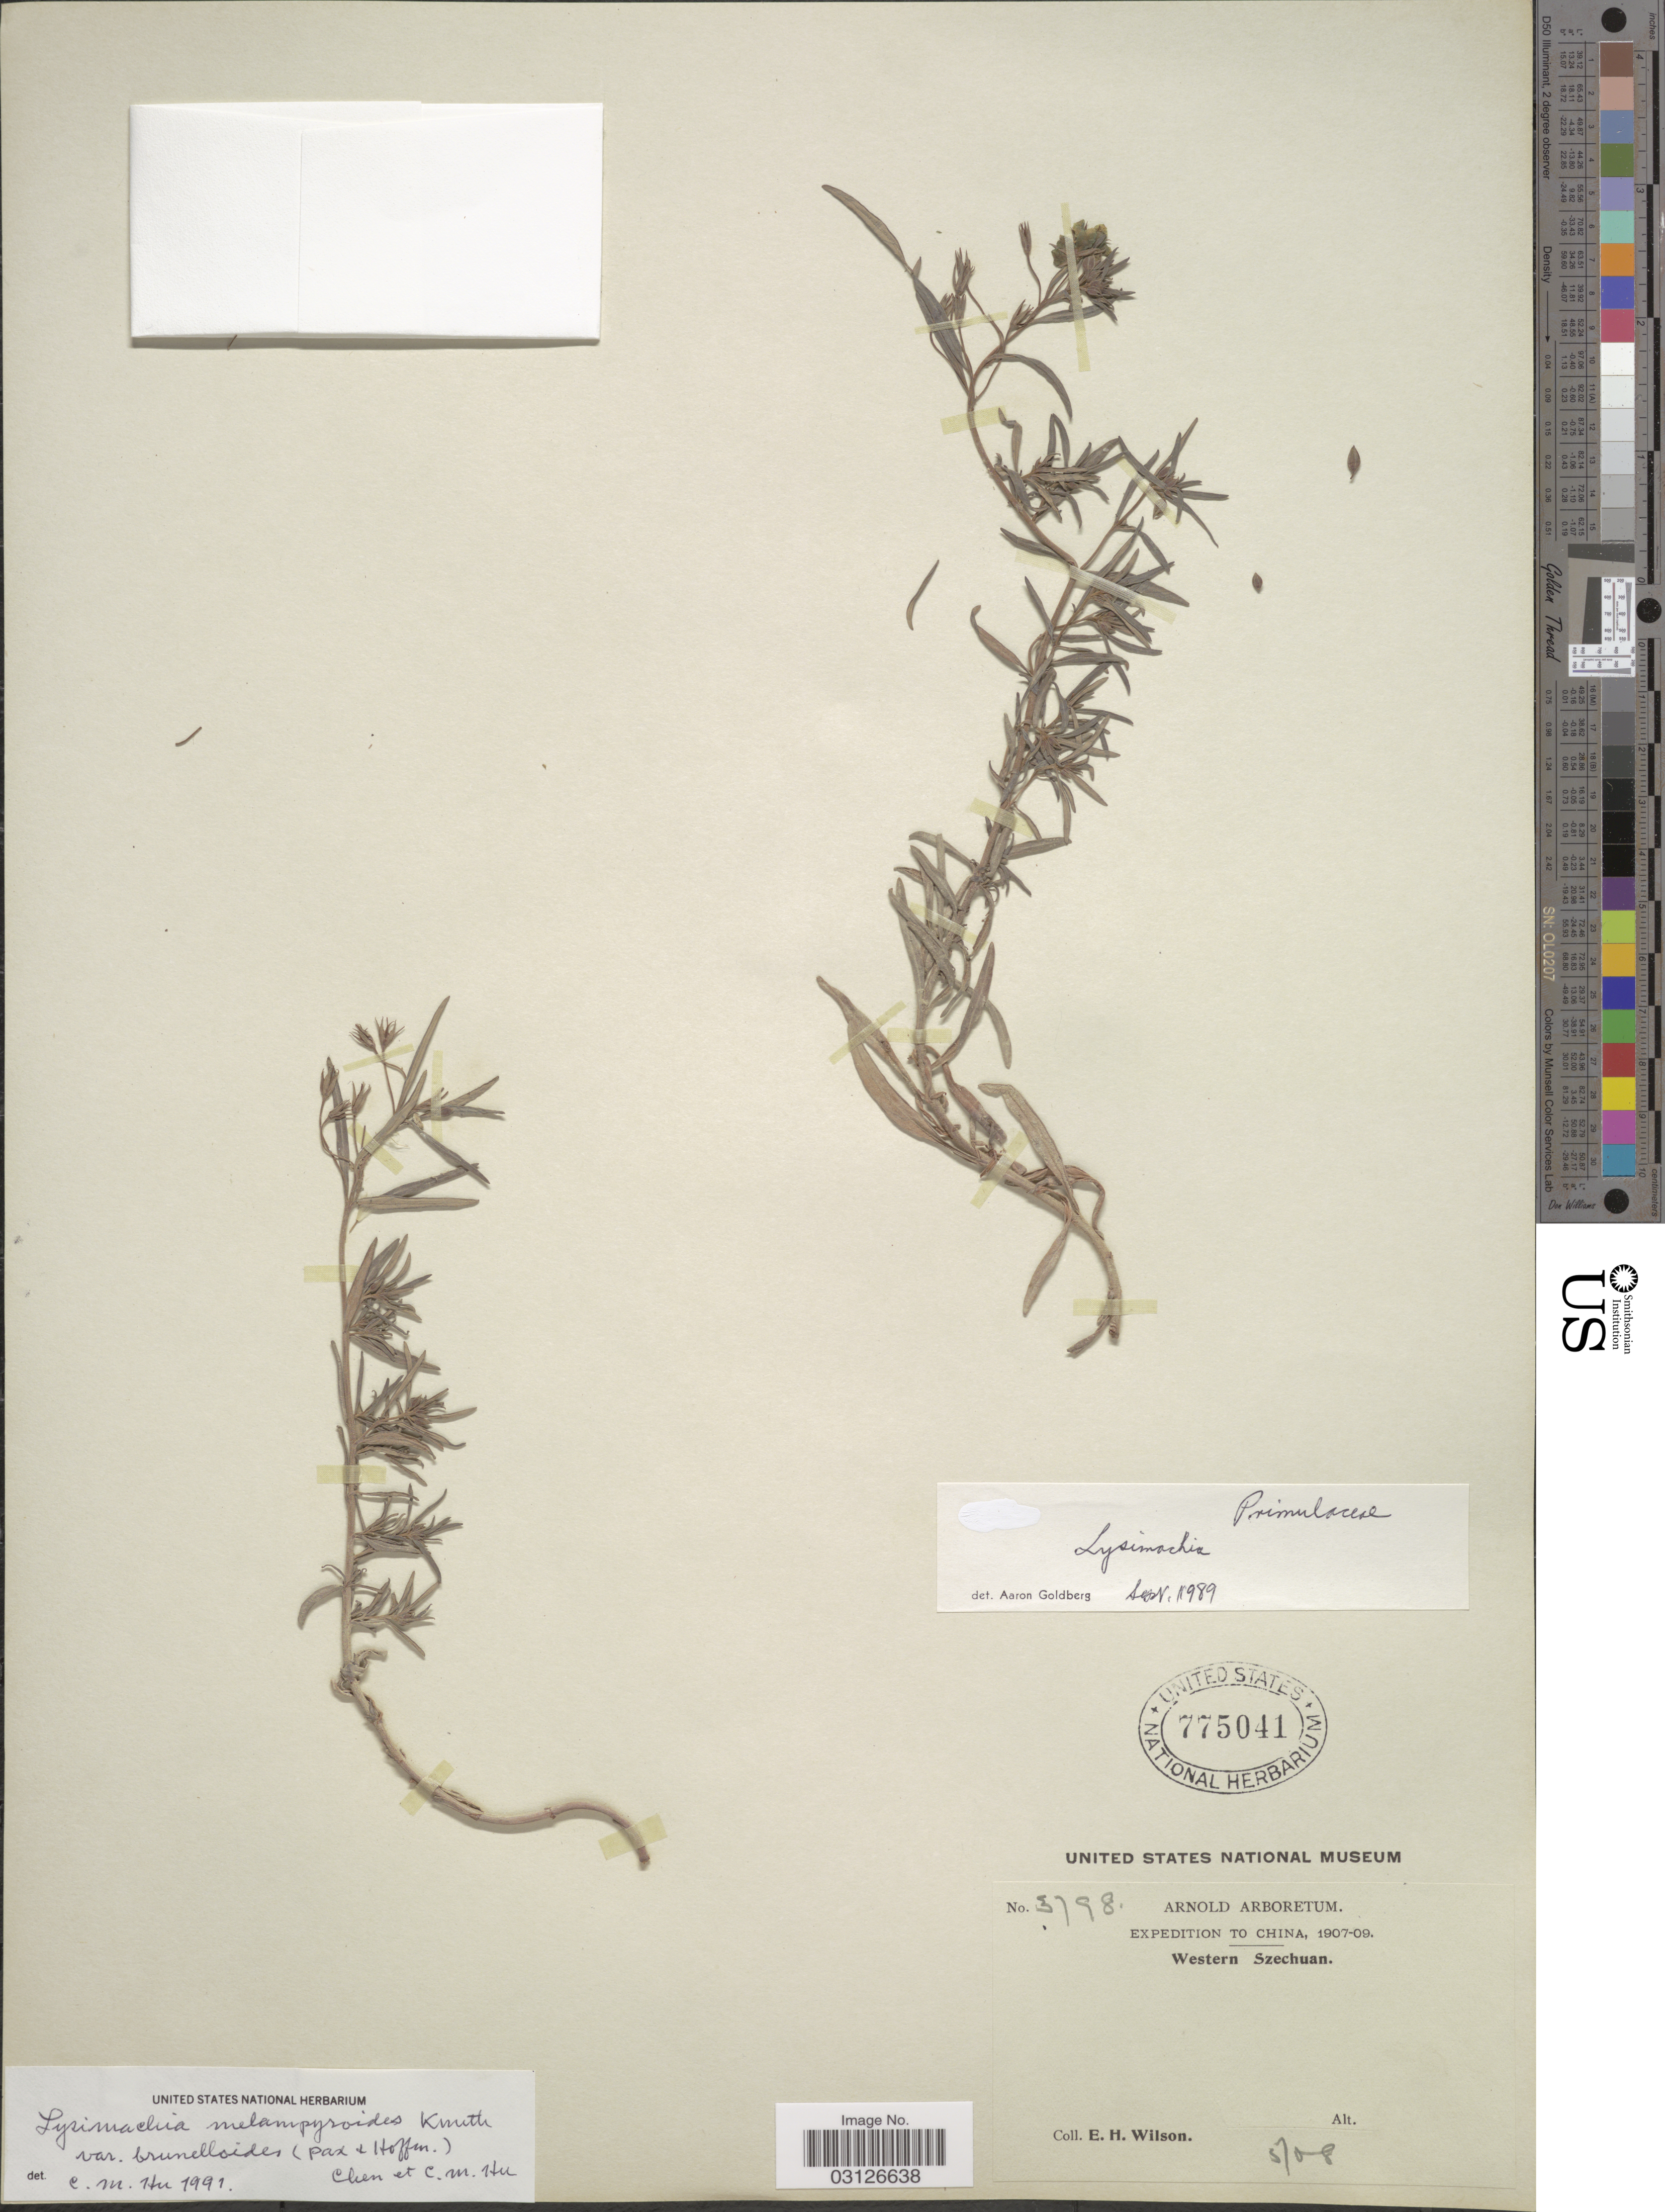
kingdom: Plantae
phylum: Tracheophyta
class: Magnoliopsida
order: Ericales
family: Primulaceae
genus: Lysimachia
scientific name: Lysimachia melampyroides var. brunelloides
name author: (Pax & K. Hoffm.) F.H. Chen & C.M. Hu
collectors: E. Wilson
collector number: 3798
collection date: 1908-05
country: China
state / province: Sichuan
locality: Western Szechuan.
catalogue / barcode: US 775041